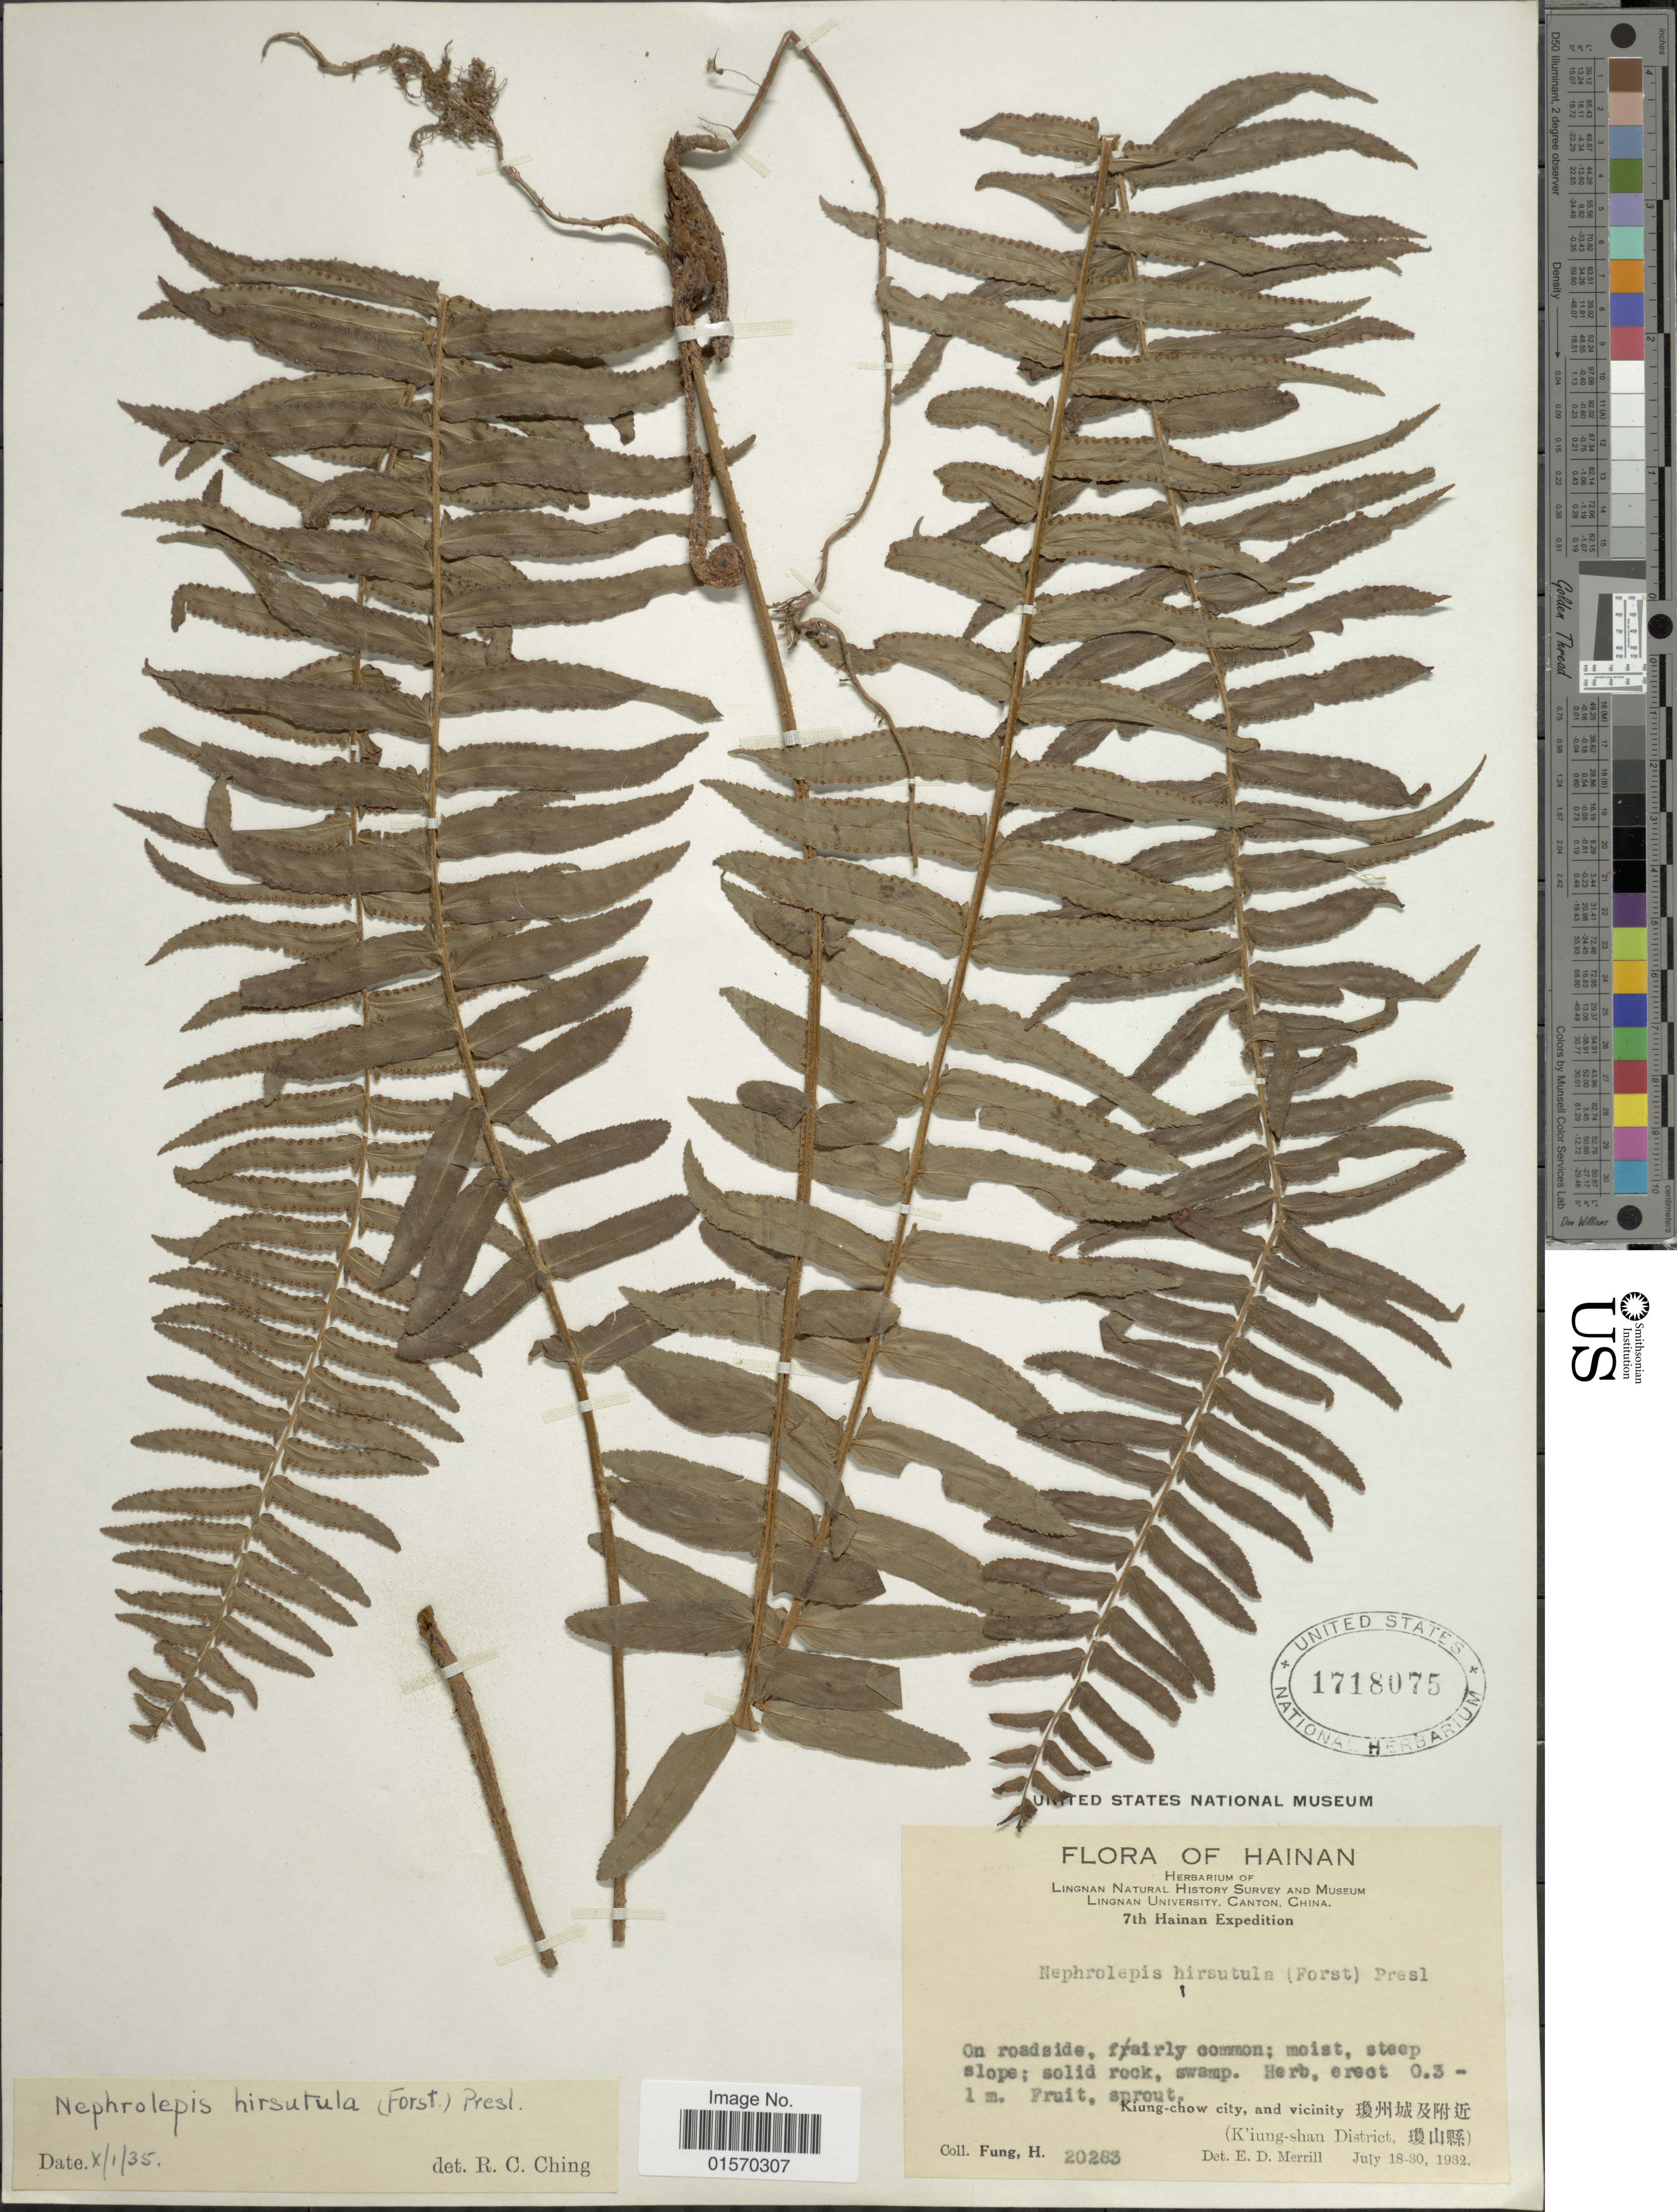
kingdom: Plantae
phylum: Tracheophyta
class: Polypodiopsida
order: Polypodiales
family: Nephrolepidaceae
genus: Nephrolepis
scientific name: Nephrolepis multiflora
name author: (Roxb.) F.M. Jarrett ex C.V. Morton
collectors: H. Fung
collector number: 20283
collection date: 1932-07-18/1932-07-30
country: China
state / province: Hainan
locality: Kiung-chow city and vicinity (K'iuug-shan District)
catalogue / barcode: US 1718075